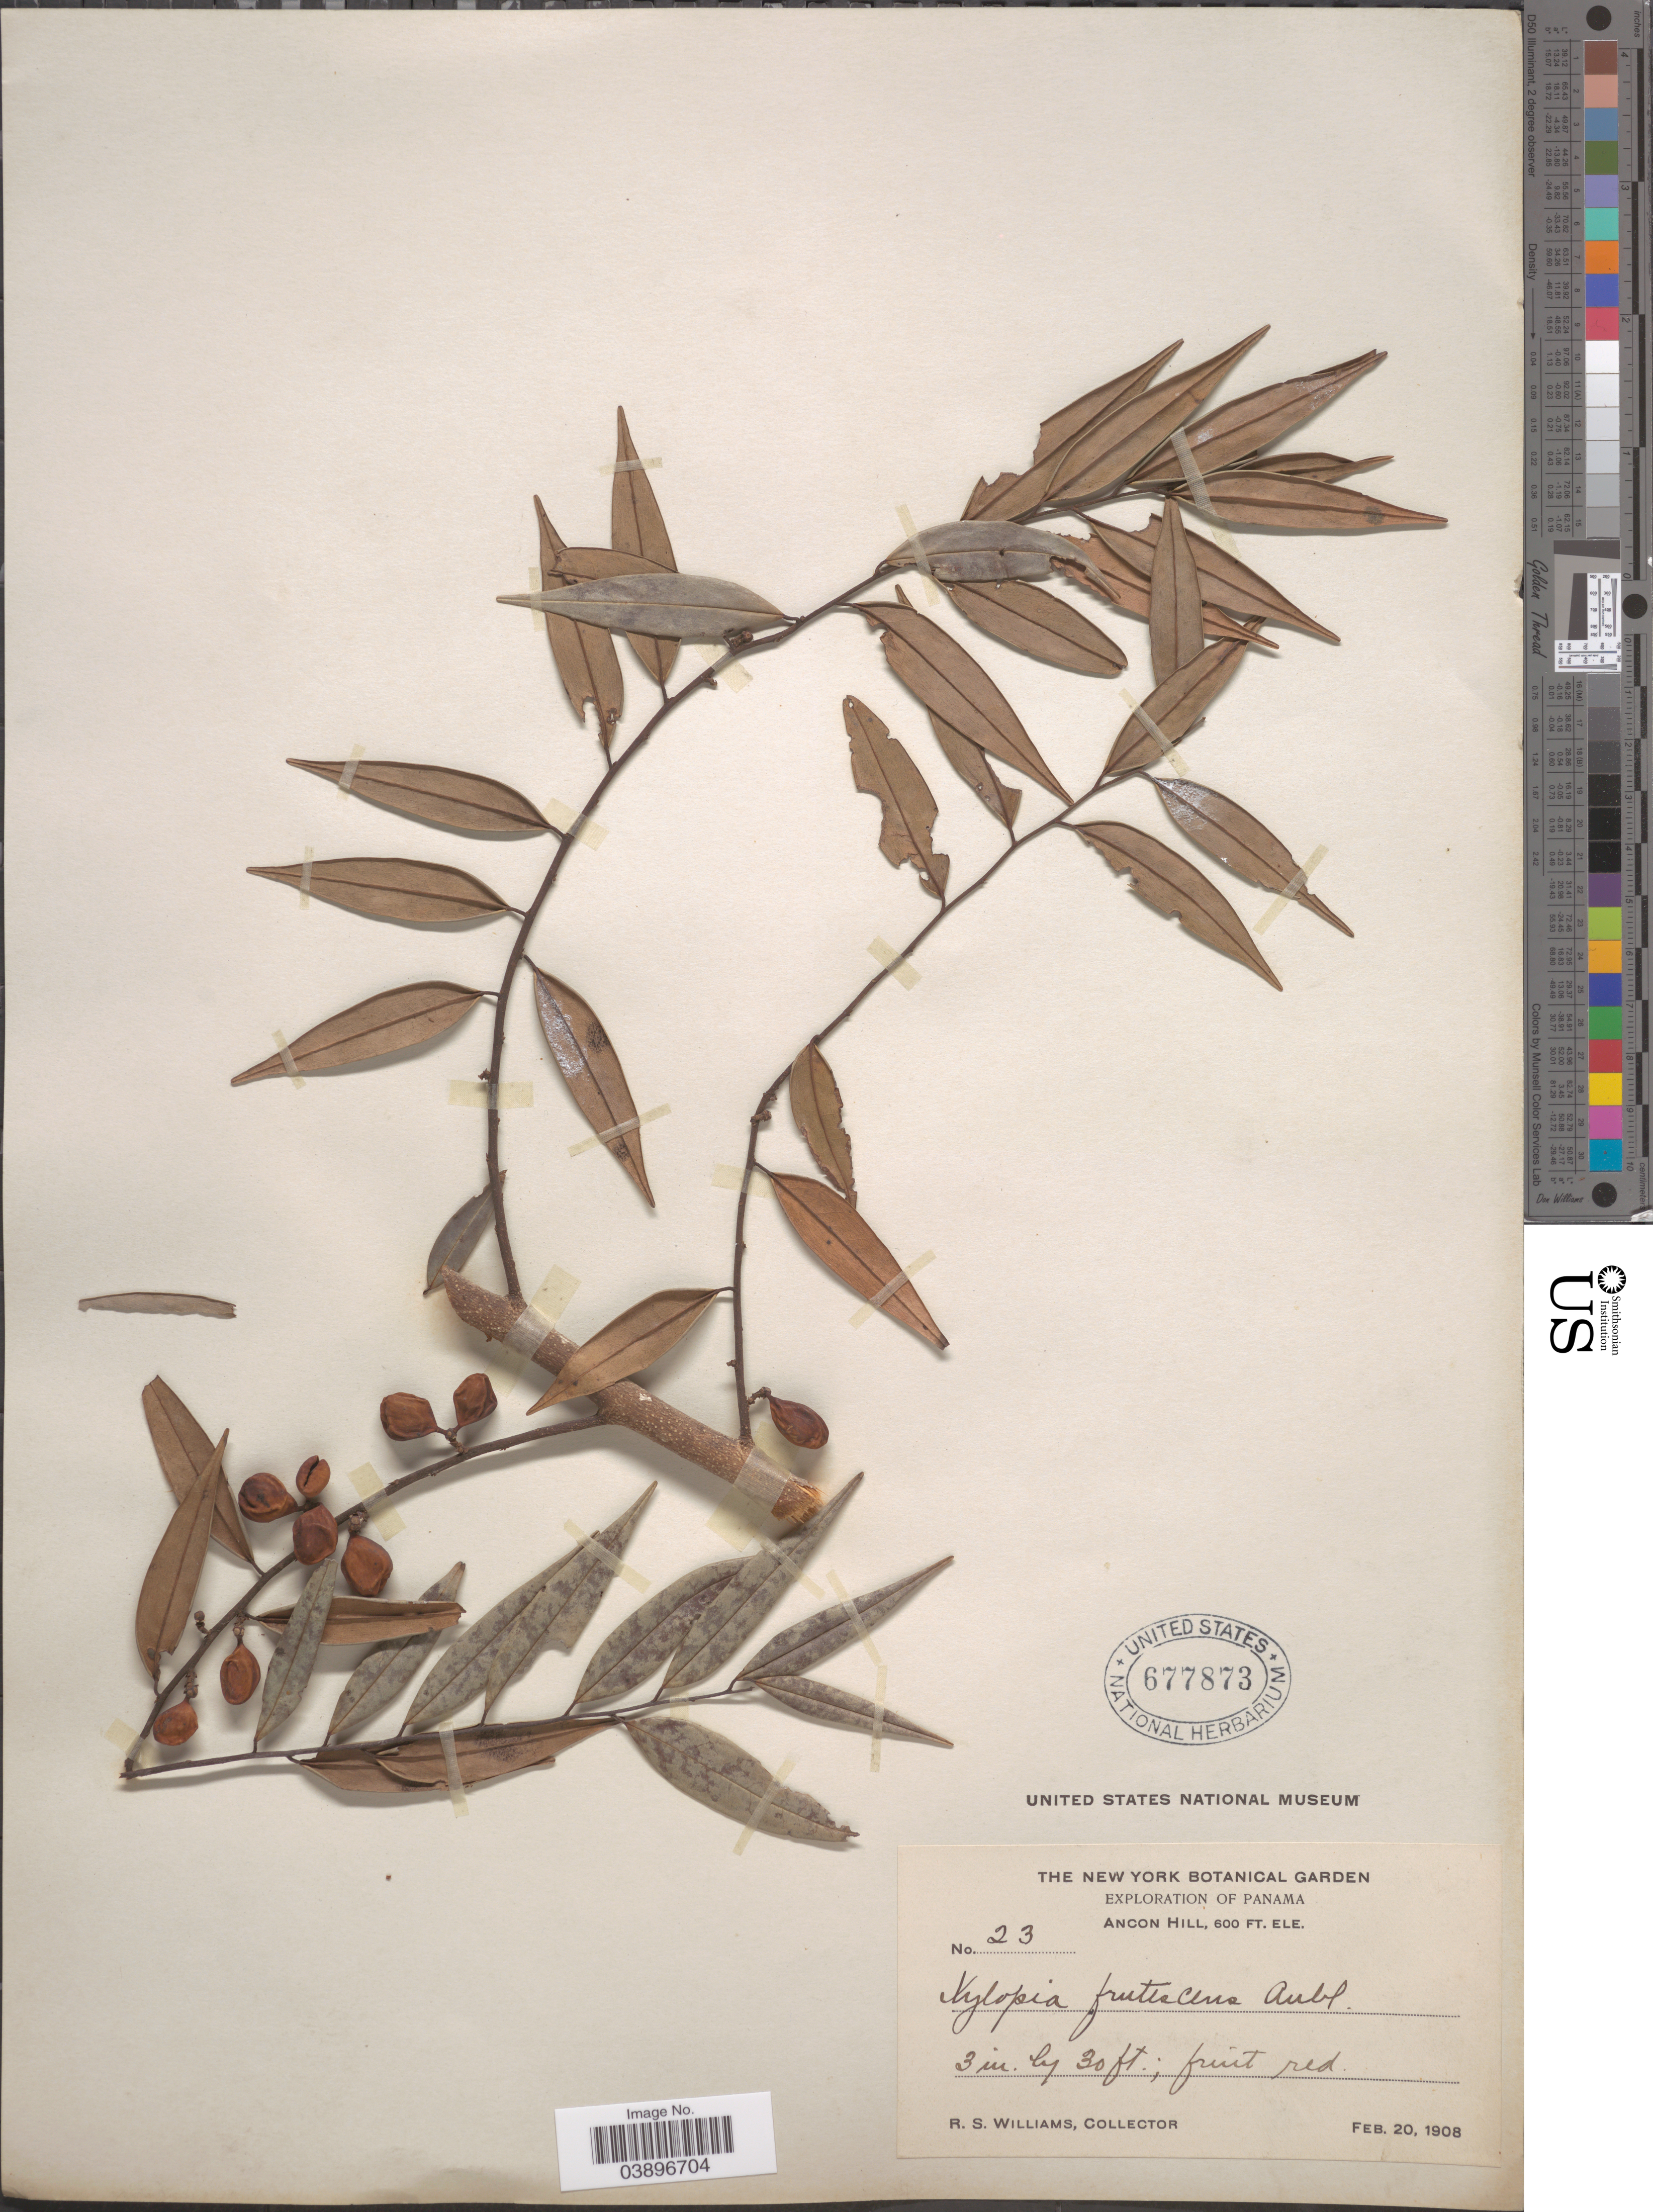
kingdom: Plantae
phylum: Tracheophyta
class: Magnoliopsida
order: Magnoliales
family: Annonaceae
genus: Xylopia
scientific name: Xylopia frutescens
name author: Aubl.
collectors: R. S. Williams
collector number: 23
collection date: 1908-02-20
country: Panama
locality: Ancon Hill.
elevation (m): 183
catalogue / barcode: US 677873